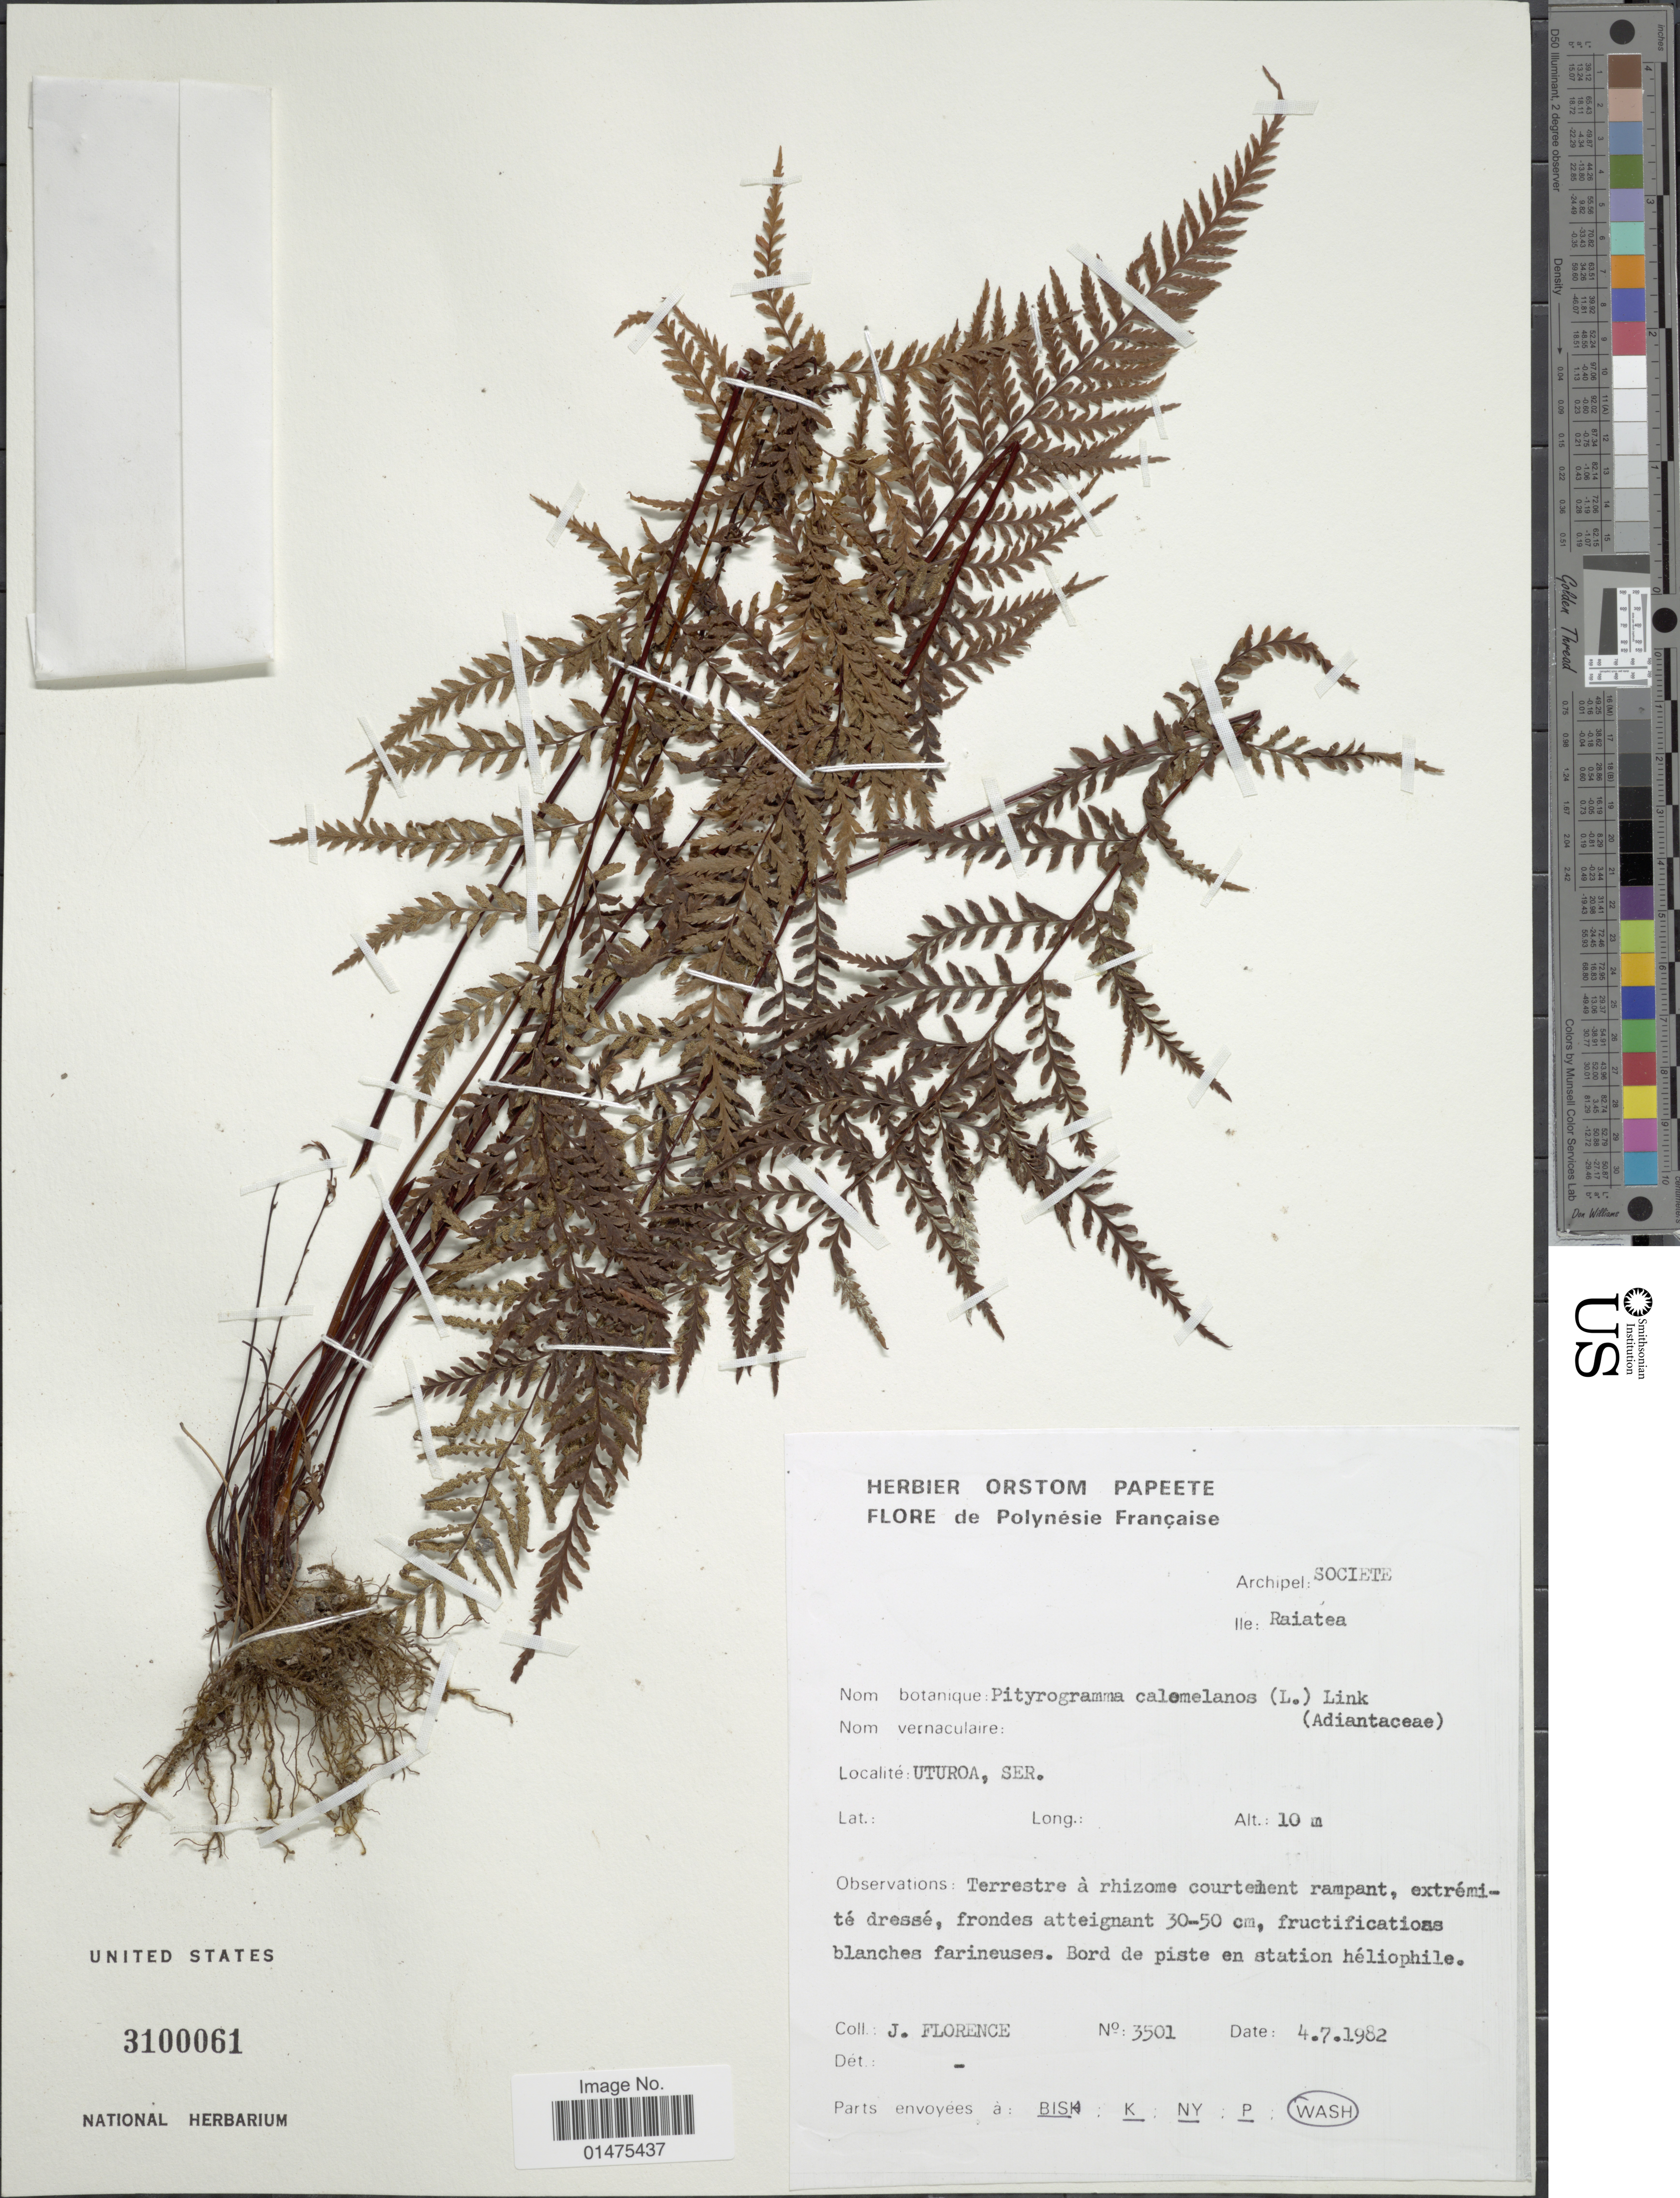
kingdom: Plantae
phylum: Tracheophyta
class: Polypodiopsida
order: Polypodiales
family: Pteridaceae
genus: Pityrogramma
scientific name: Pityrogramma calomelanos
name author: (L.) Link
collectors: J. Florence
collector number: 3501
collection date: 1982-07-04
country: French Polynesia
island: Raiatea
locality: Archipel: Societe, Ile: Raiatea, Uturoa,Ser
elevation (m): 10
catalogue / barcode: US 3100061